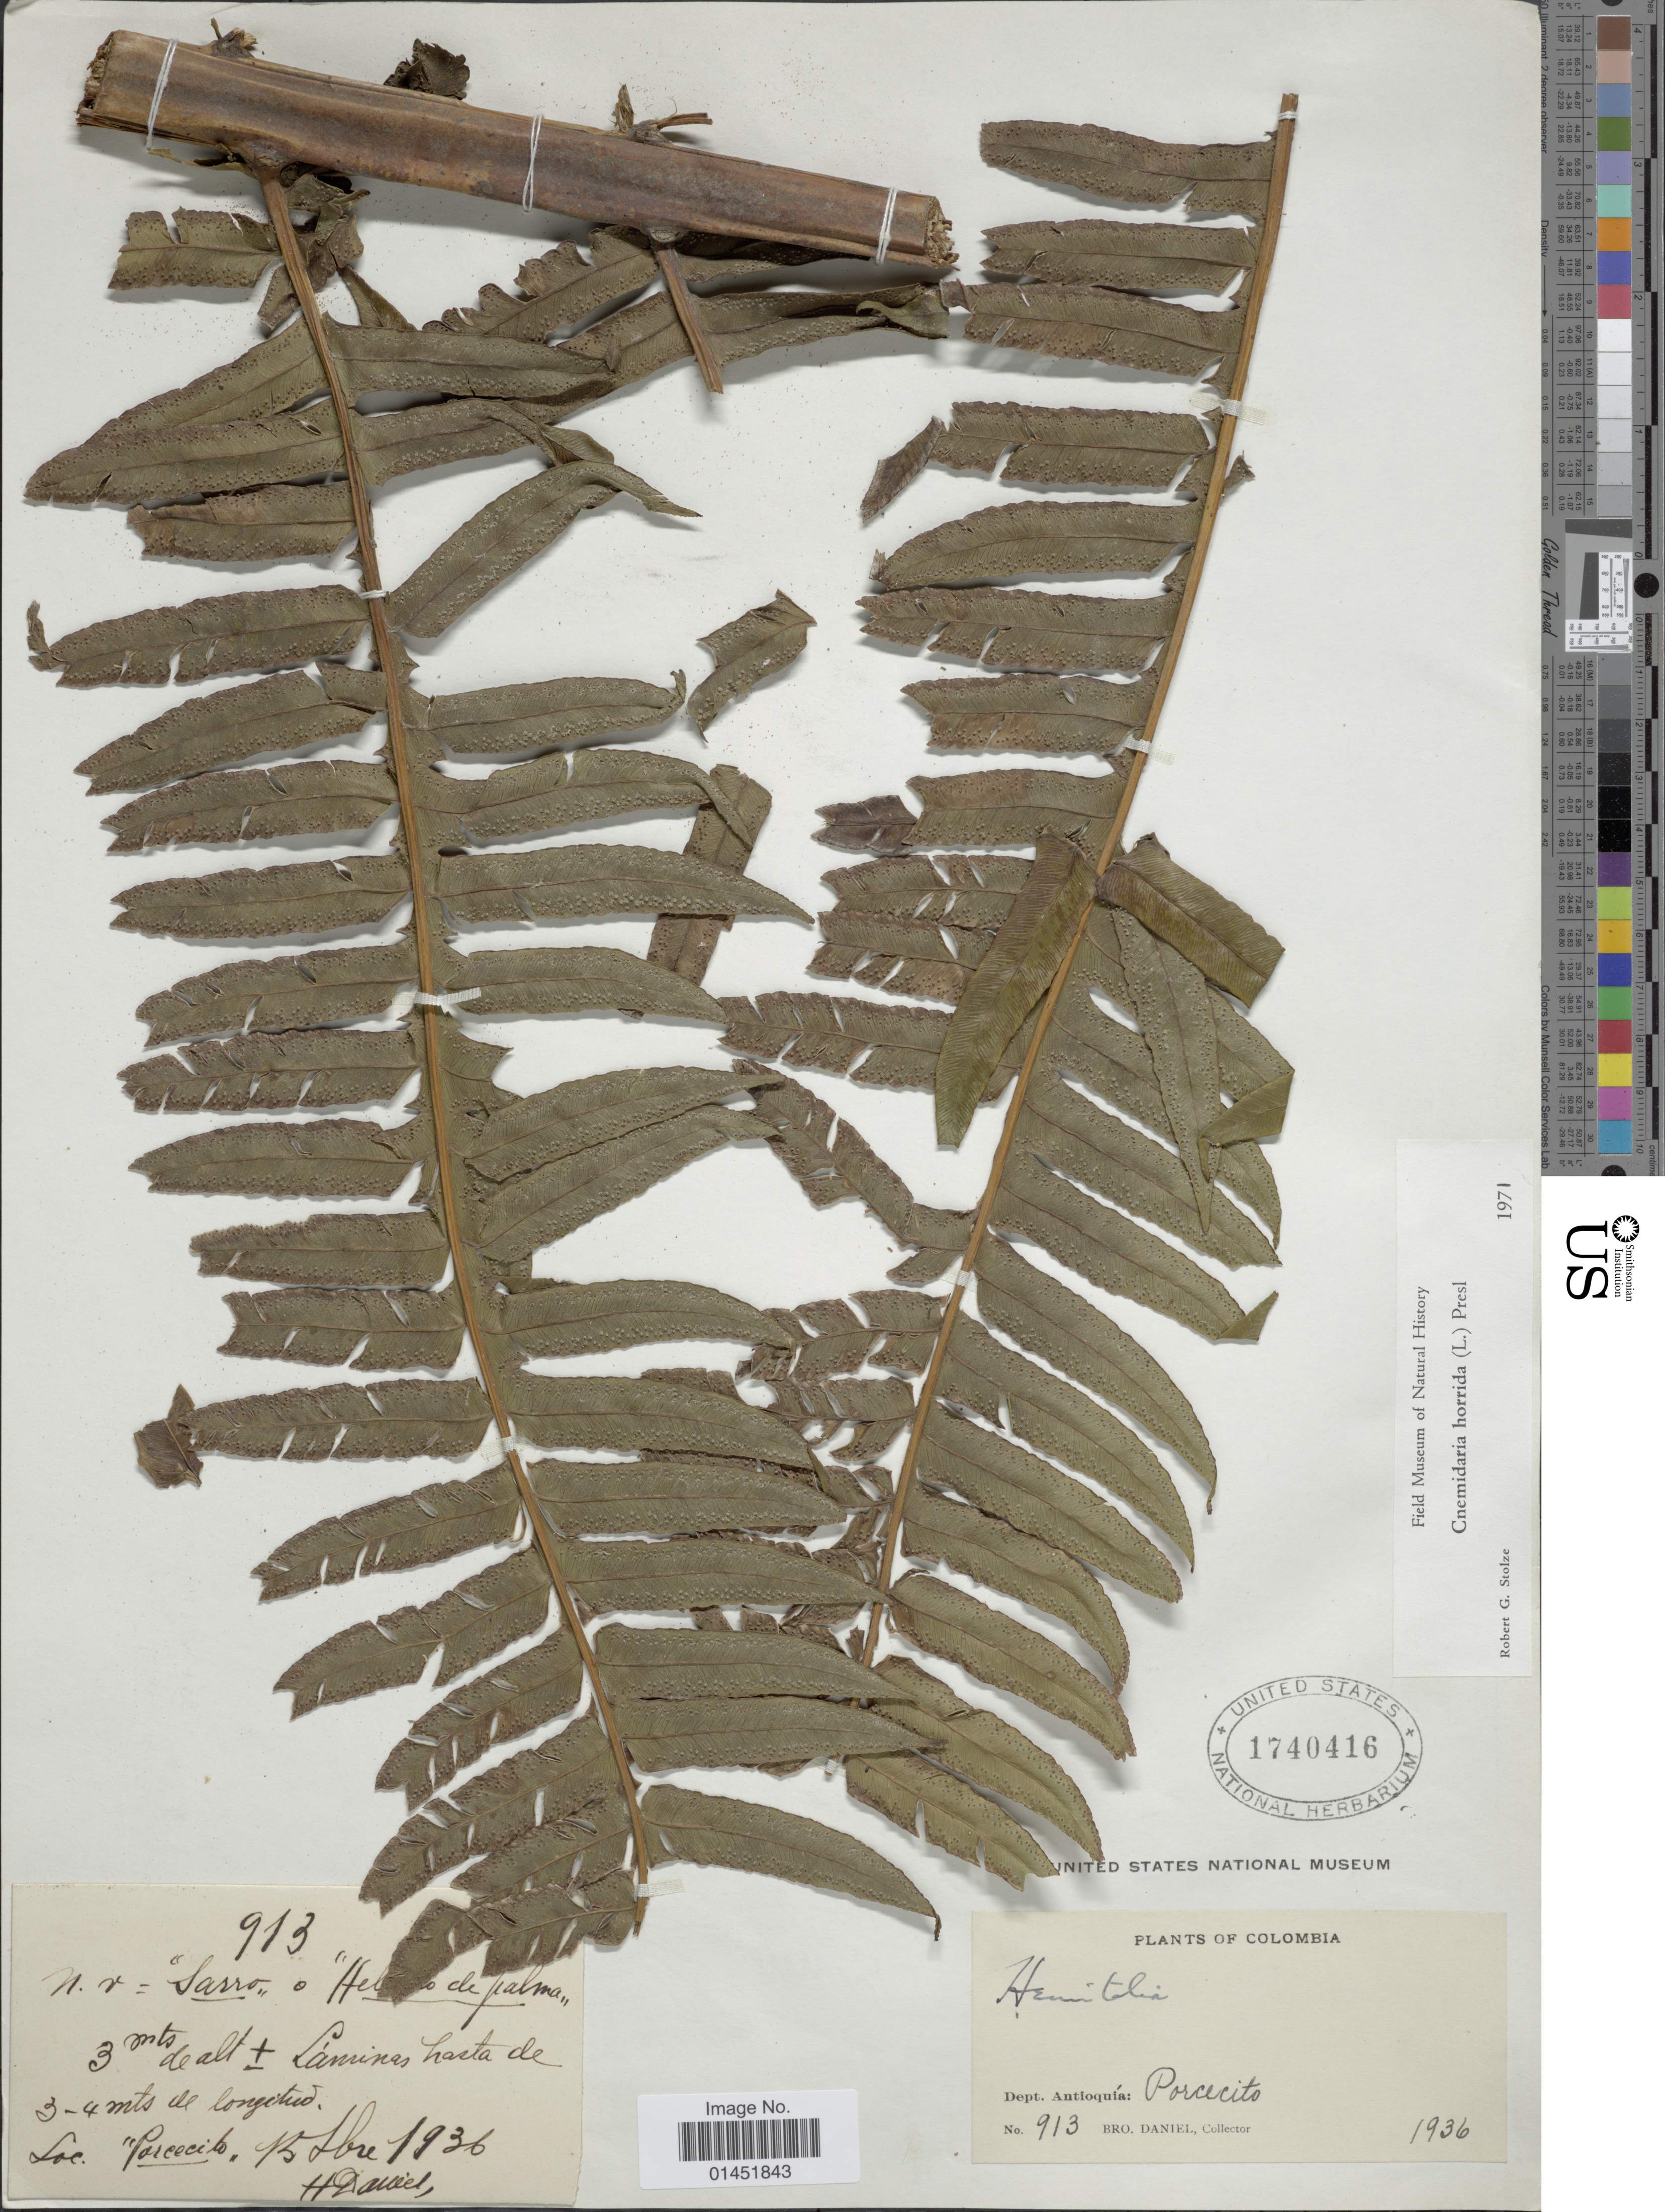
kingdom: Plantae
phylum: Tracheophyta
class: Polypodiopsida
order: Cyatheales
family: Cyatheaceae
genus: Cyathea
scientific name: Cyathea horrida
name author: (L.) Sm.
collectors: Bro. Daniel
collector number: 913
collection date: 1936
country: Colombia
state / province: Antioquia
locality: Dept Antioquía: Porcecito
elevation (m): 3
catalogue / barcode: US 1740416